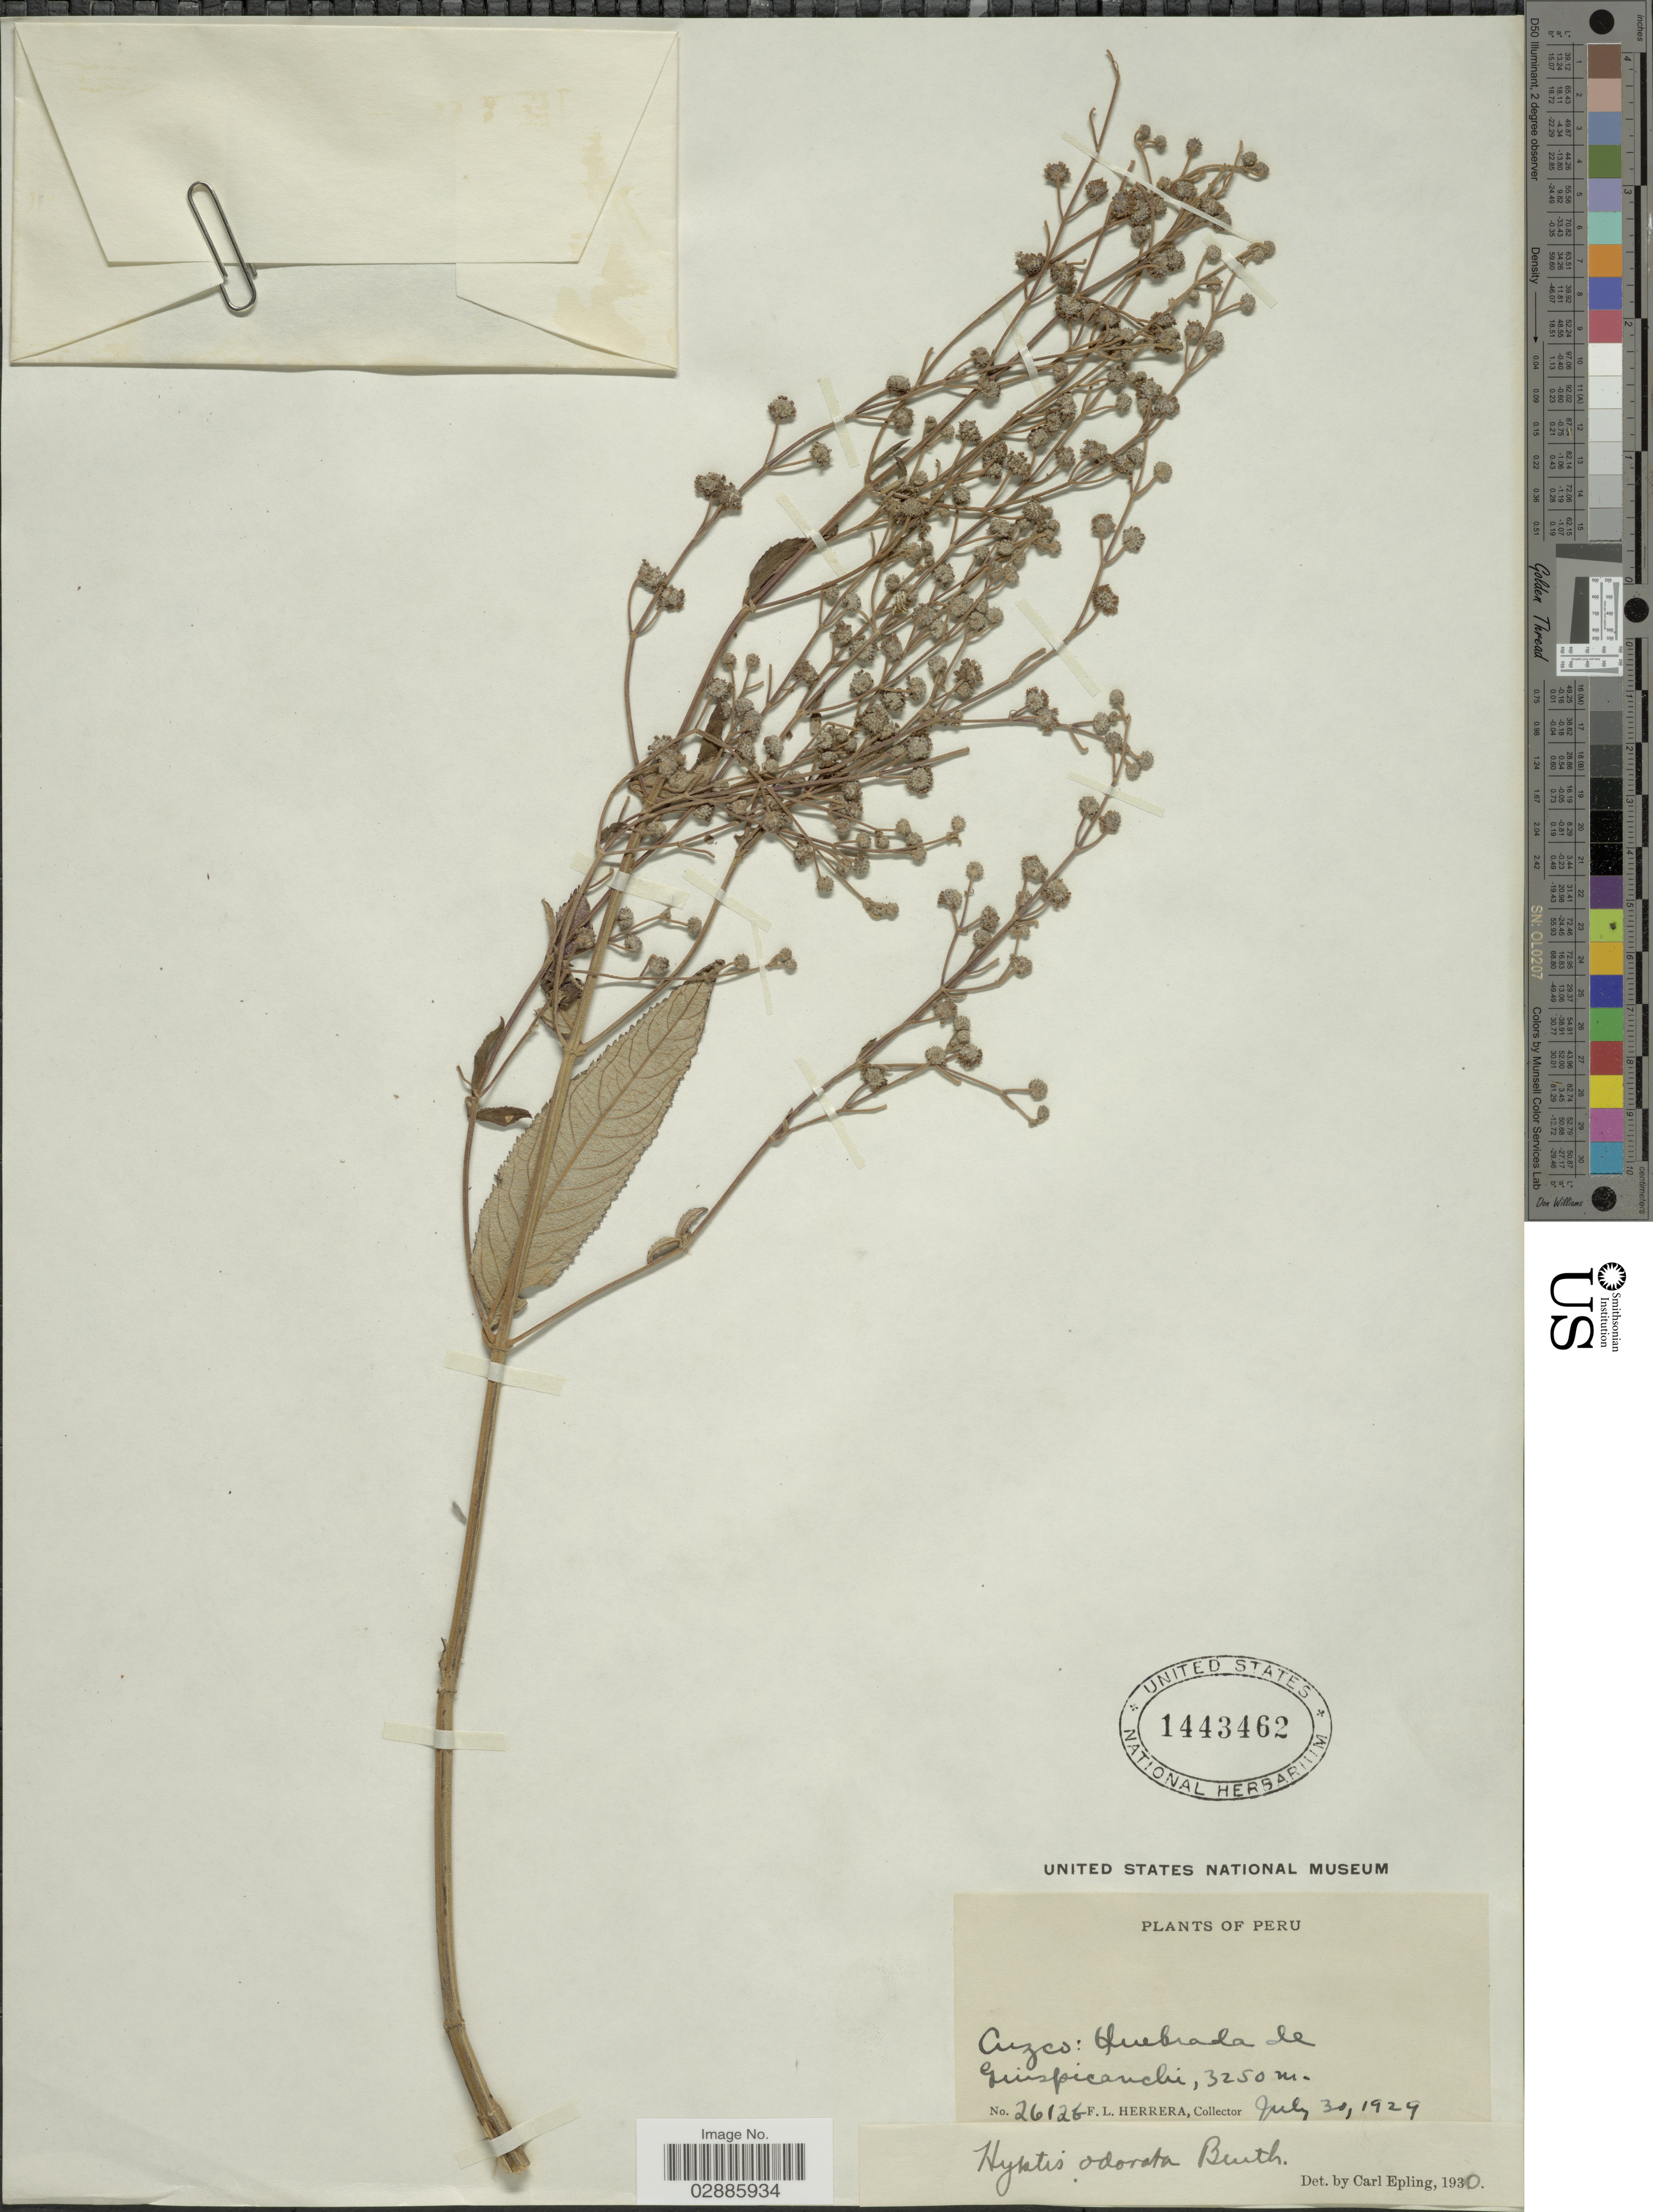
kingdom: Plantae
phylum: Tracheophyta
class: Magnoliopsida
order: Lamiales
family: Lamiaceae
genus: Hyptis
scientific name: Hyptis odorata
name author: Benth.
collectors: F. L. Herrera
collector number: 26126*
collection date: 1929-07-30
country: Peru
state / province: Cusco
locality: Cuzco: Quebrada de Quispicanchi.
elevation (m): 3250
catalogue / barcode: US 1443462